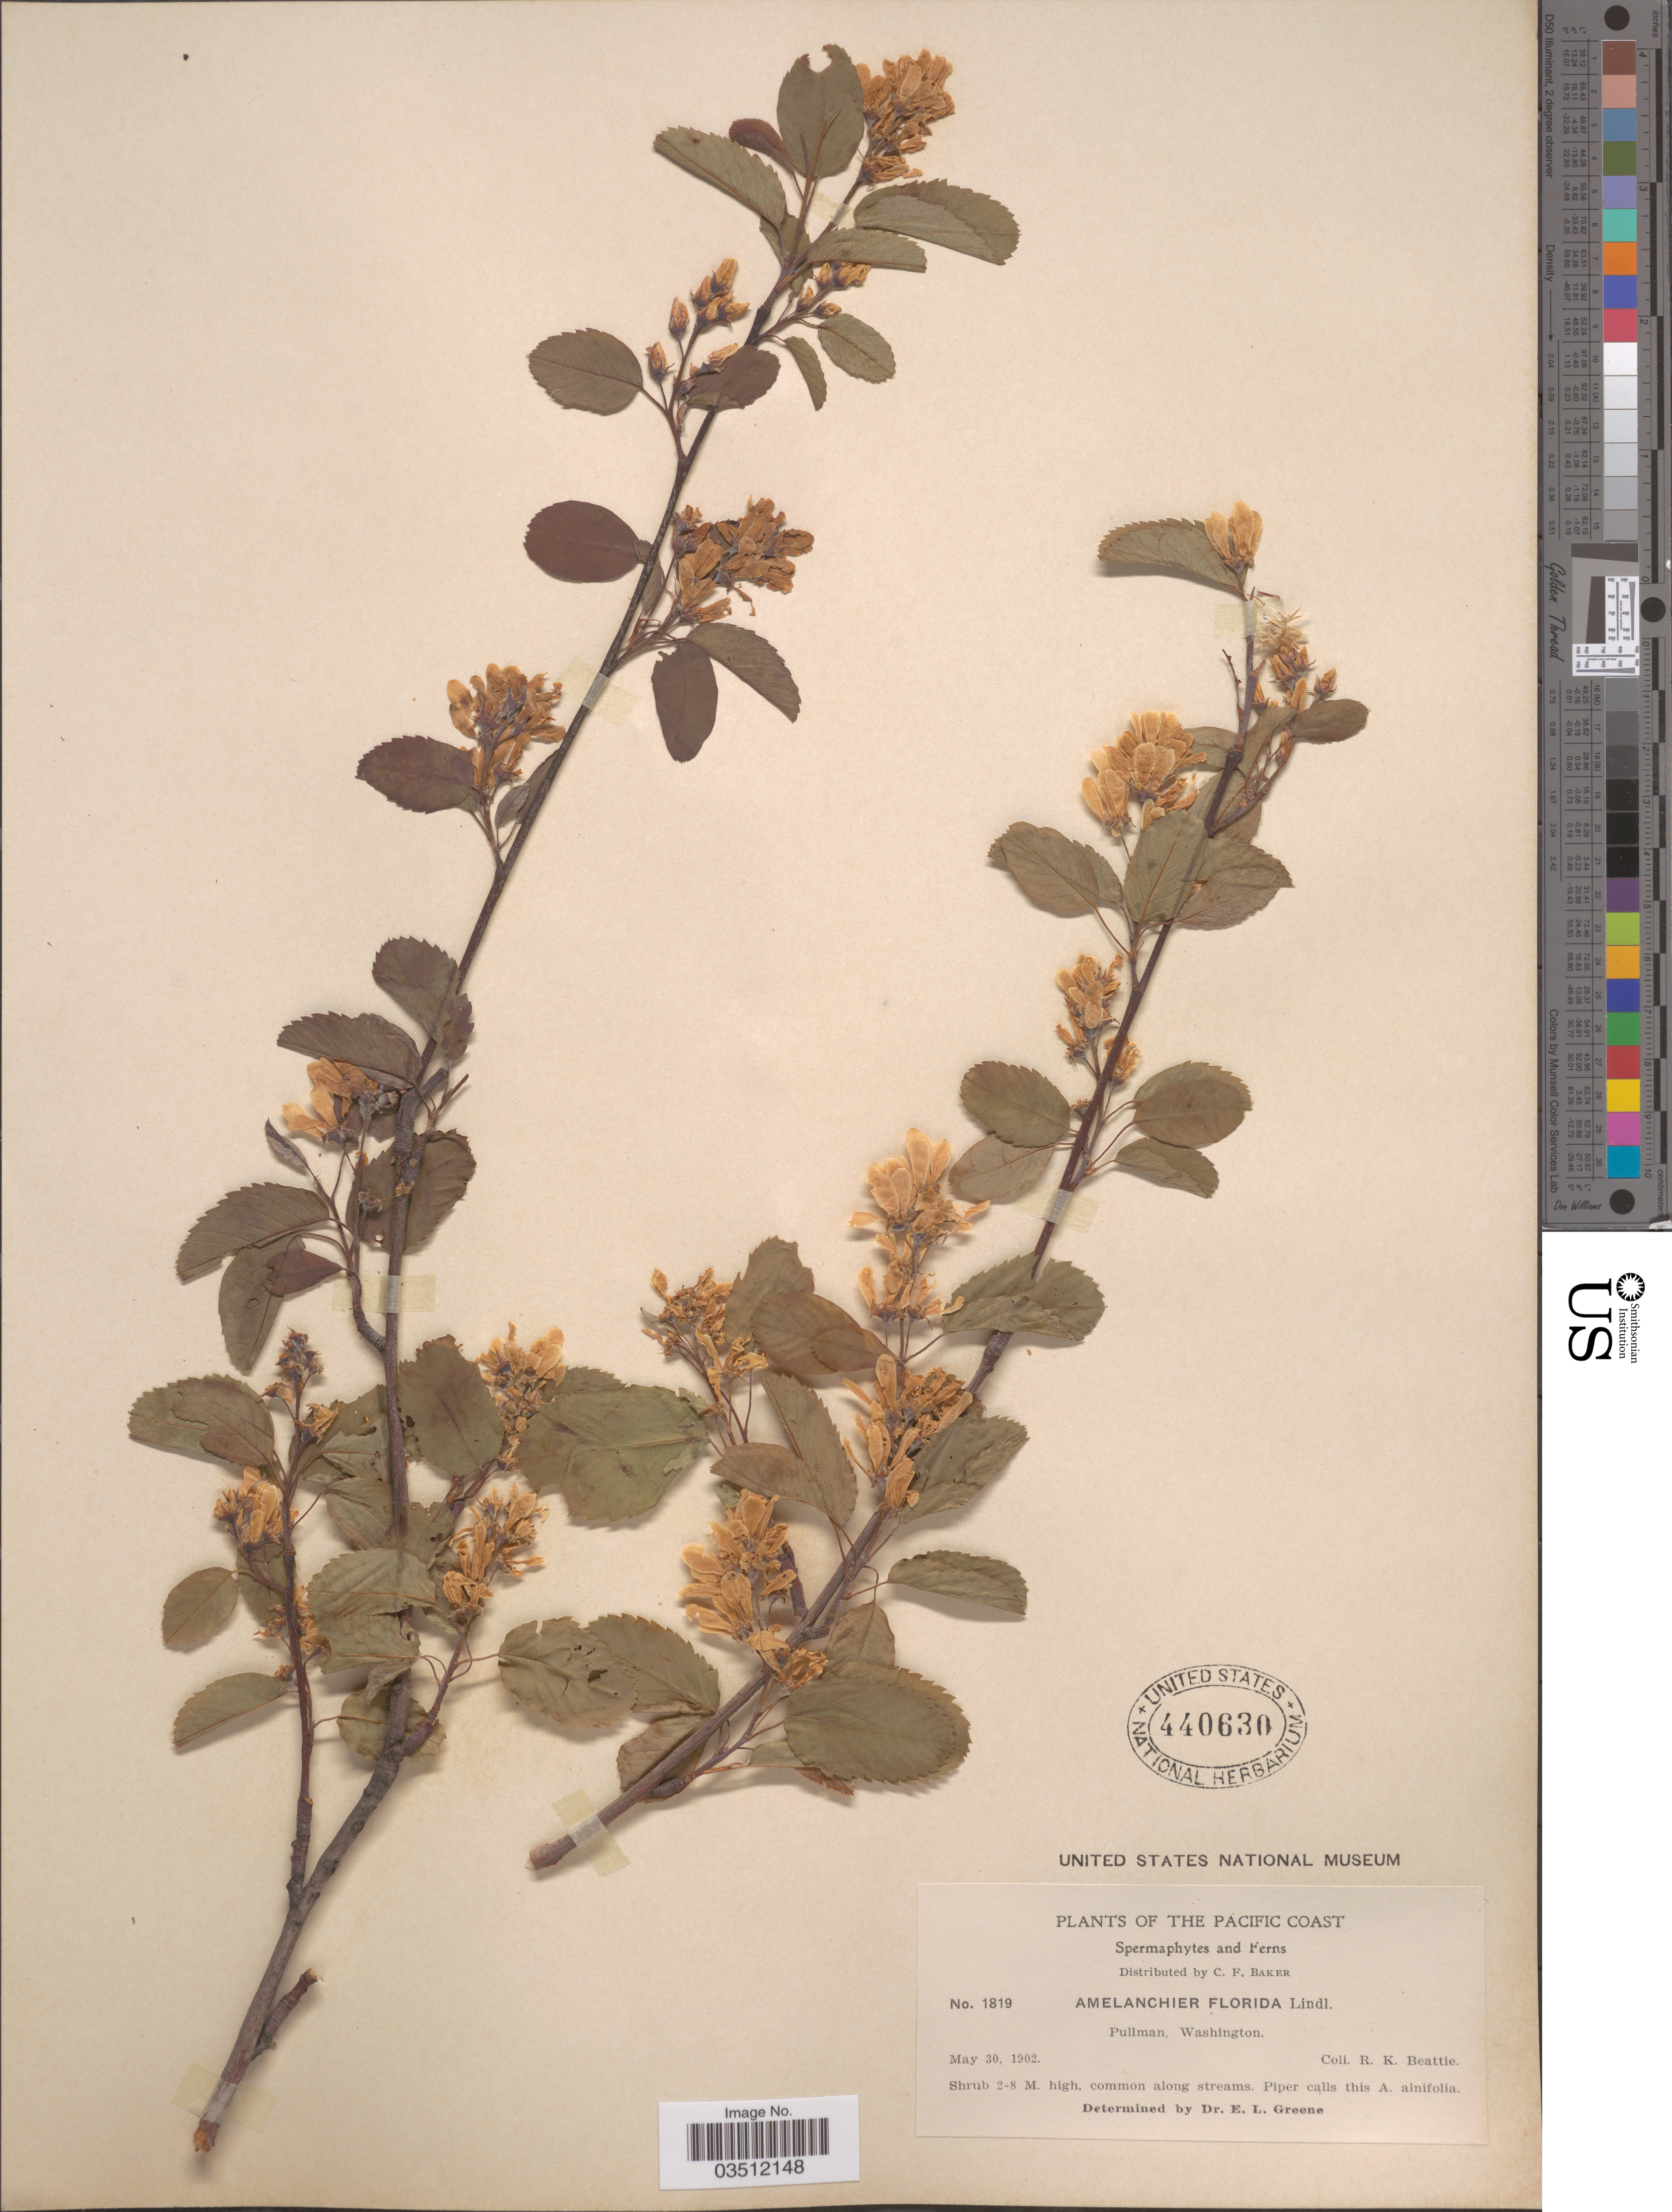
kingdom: Plantae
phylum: Tracheophyta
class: Magnoliopsida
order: Rosales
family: Rosaceae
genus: Amelanchier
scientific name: Amelanchier florida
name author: Lindl.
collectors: R. K. Beattie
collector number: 1819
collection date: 1902-05-30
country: United States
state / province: Washington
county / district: Whitman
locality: Pacific Coast. Pullman.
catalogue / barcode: US 440630